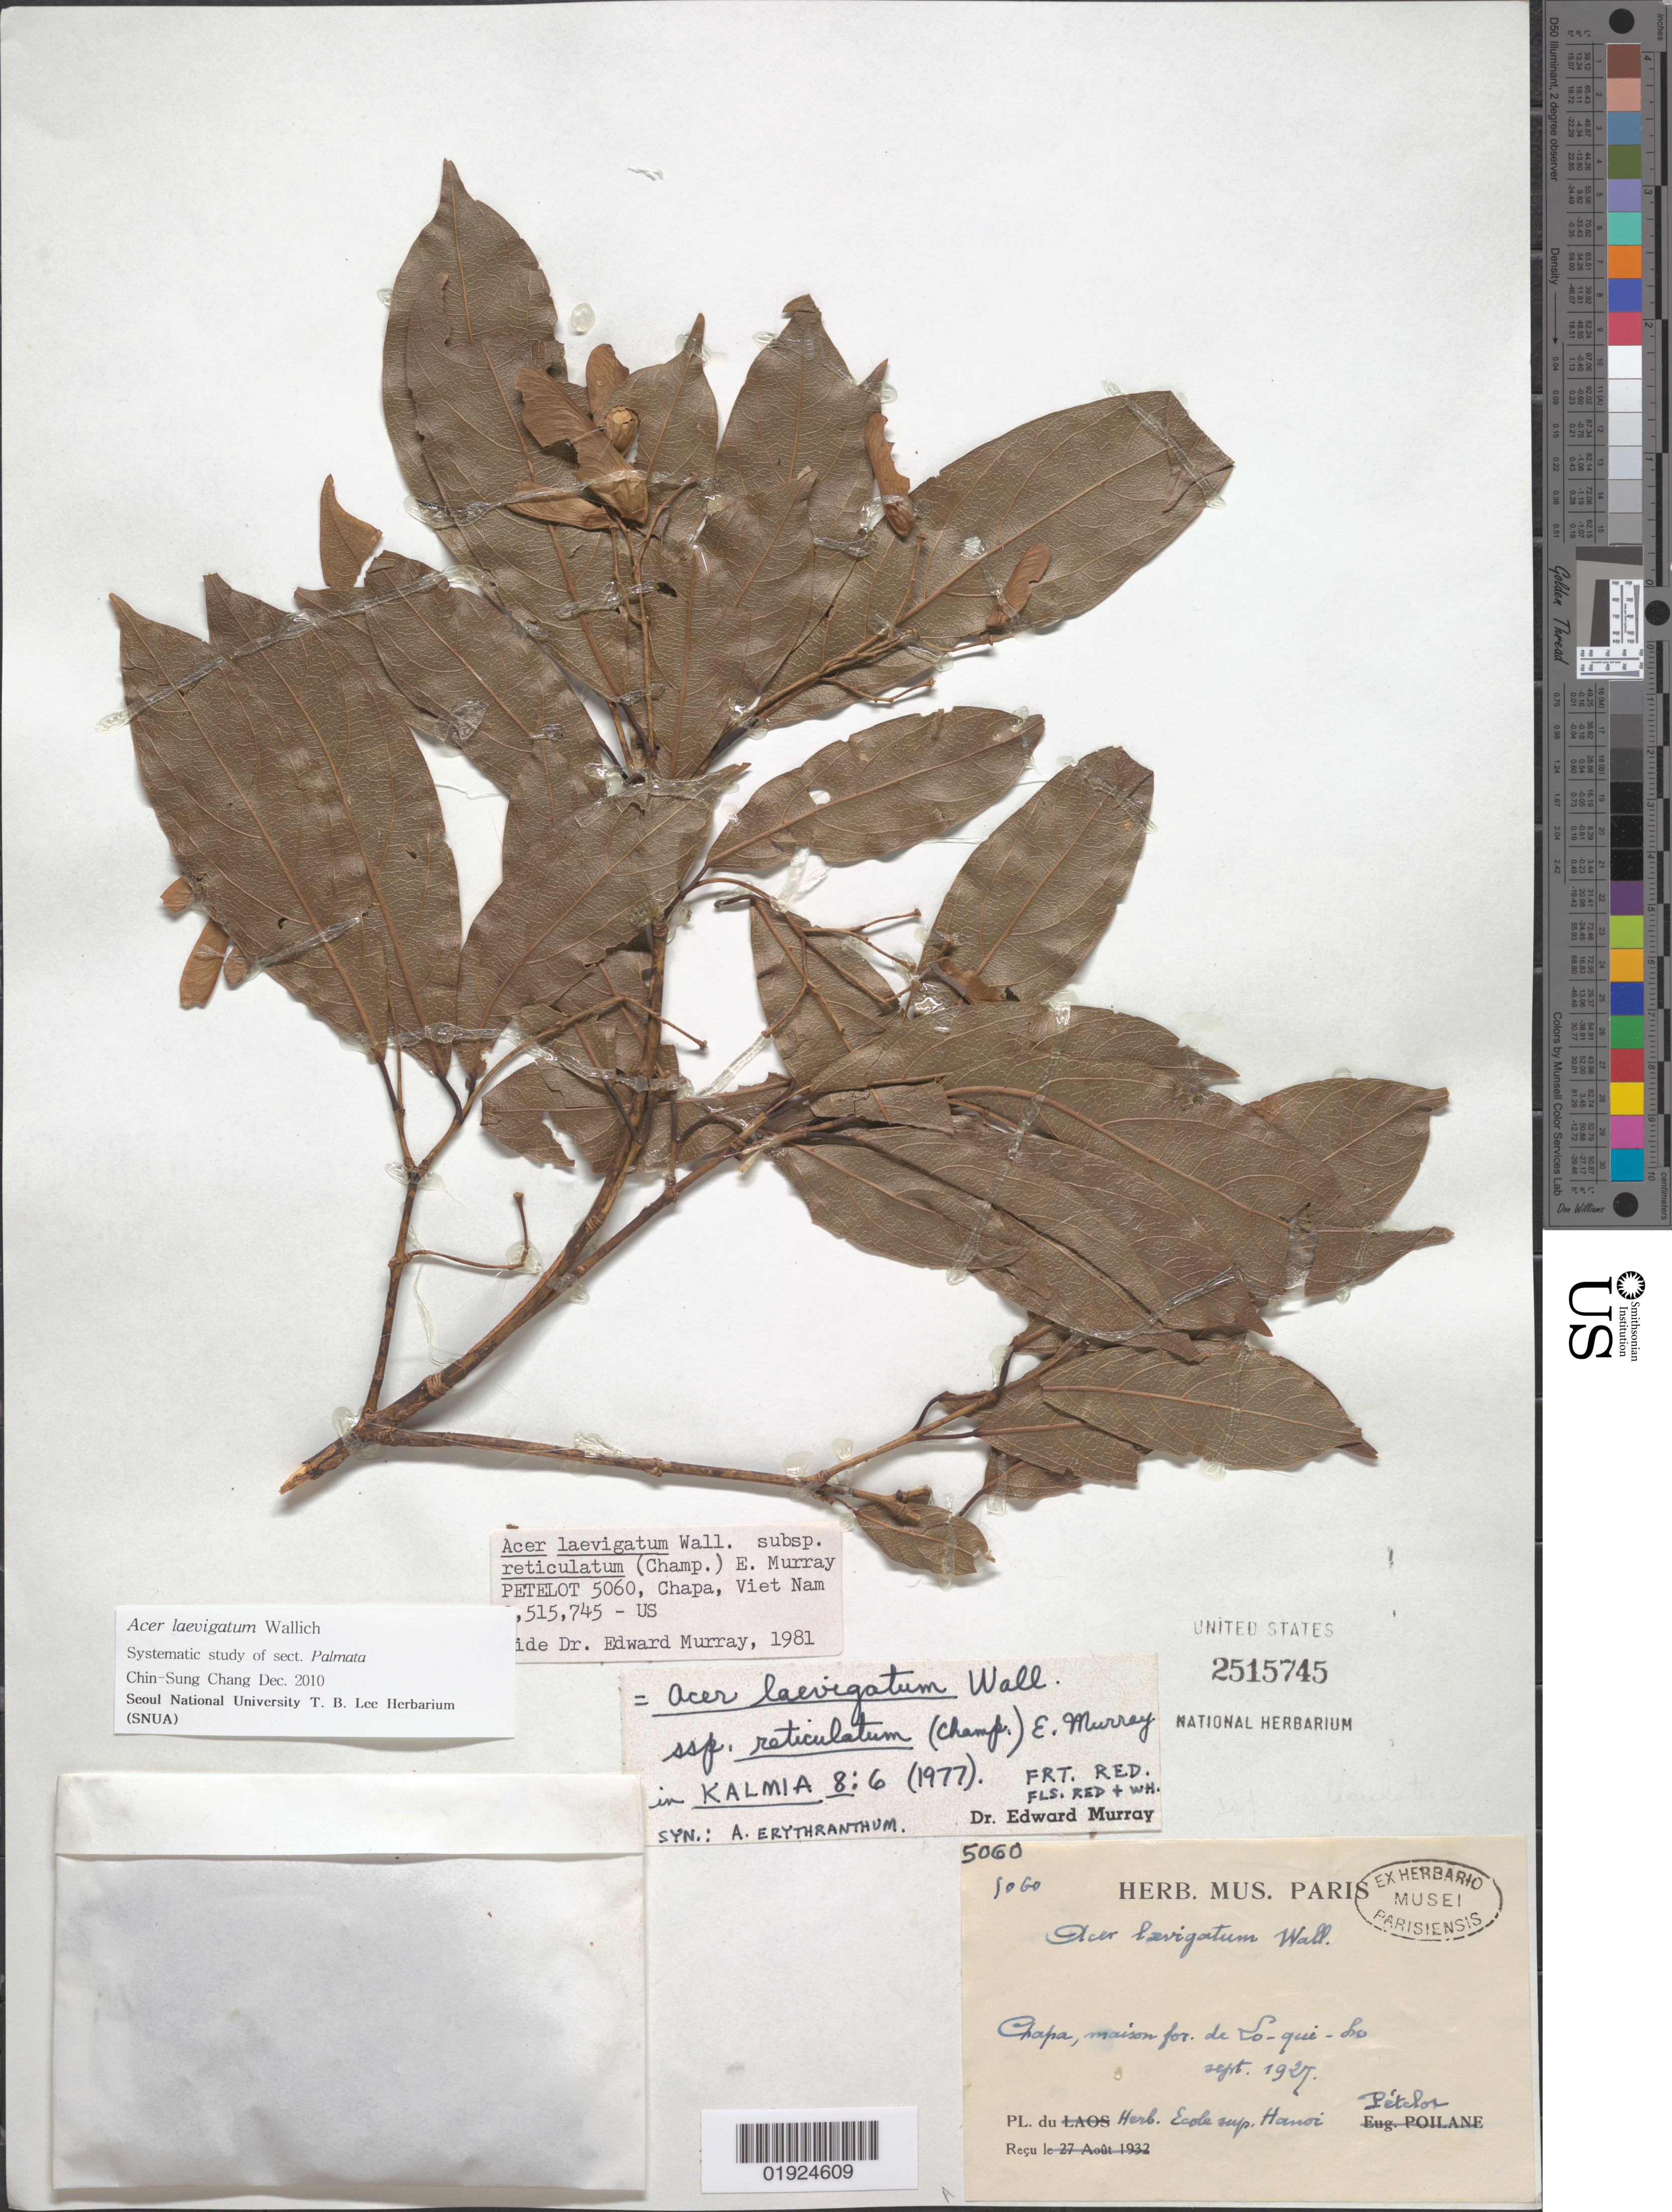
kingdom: Plantae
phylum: Tracheophyta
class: Magnoliopsida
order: Sapindales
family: Sapindaceae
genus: Acer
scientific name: Acer laevigatum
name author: Wall.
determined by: Chang, C. S., (SNUA)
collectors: P. A. Pételot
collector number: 5060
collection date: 1927-09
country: Vietnam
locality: Chapa [Lào Cai?], maison for. de Lo-qui-Lo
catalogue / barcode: US 2515745